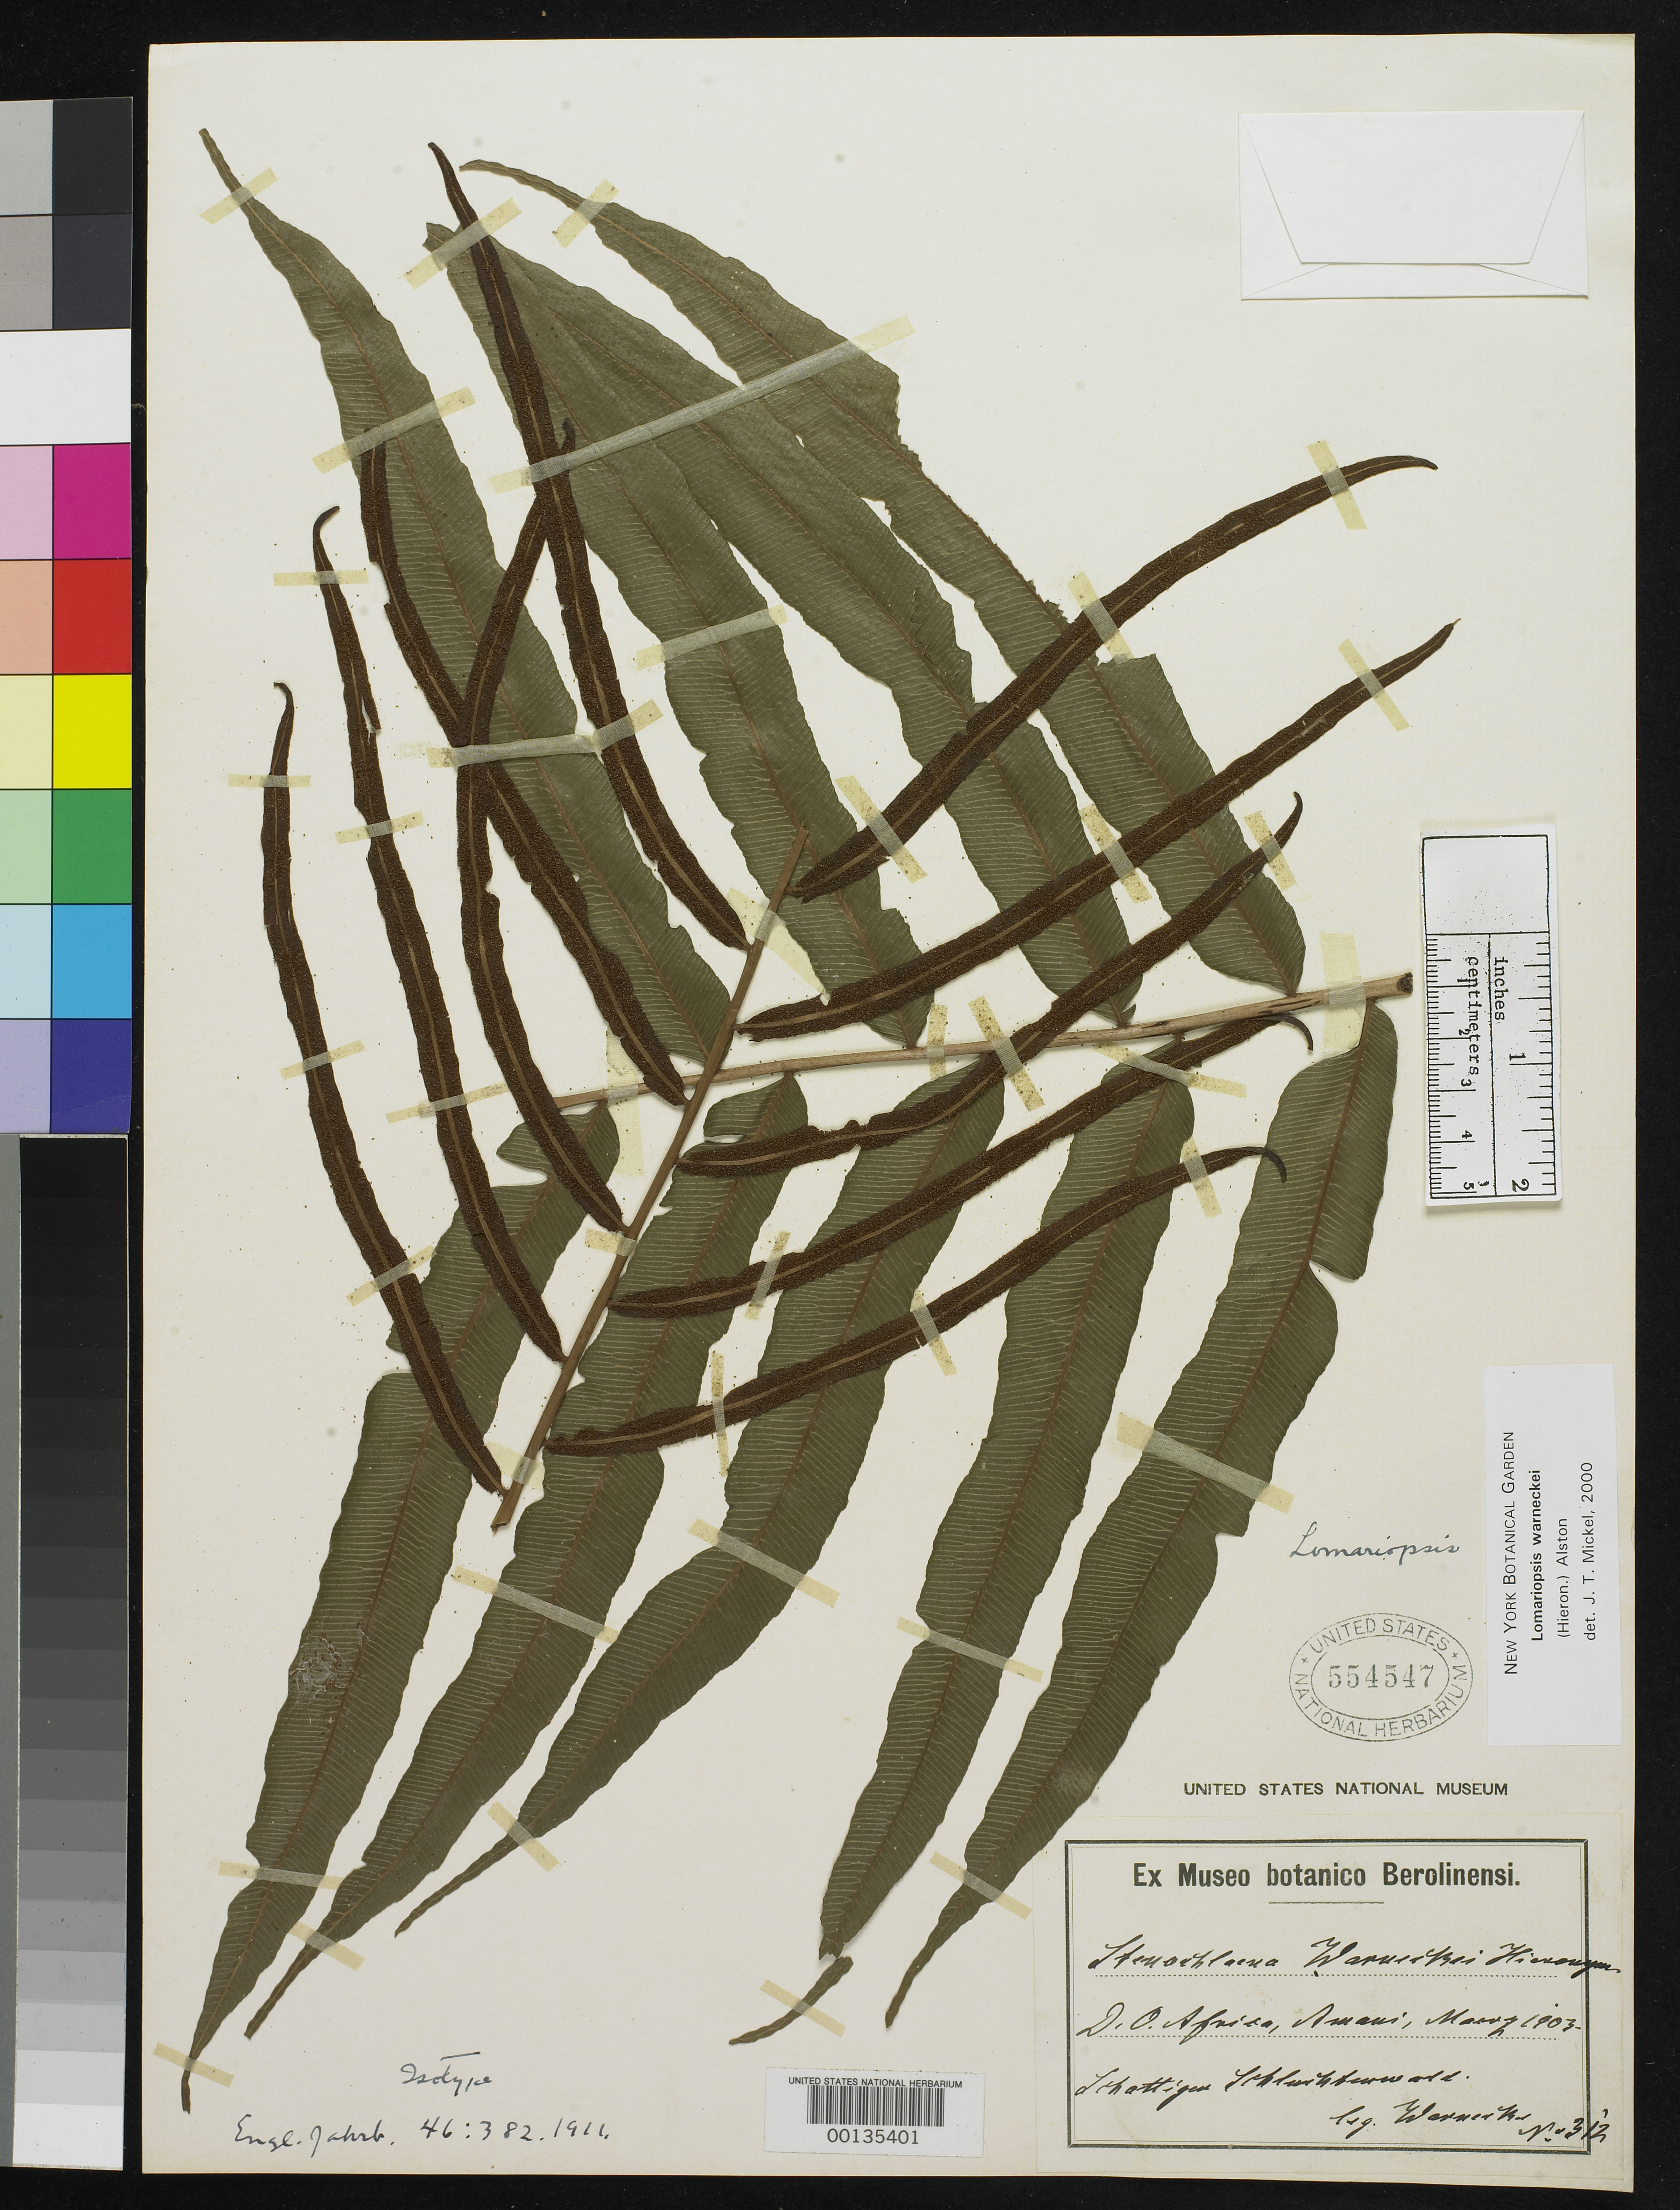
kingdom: Plantae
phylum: Tracheophyta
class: Polypodiopsida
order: Polypodiales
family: Blechnaceae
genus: Stenochlaena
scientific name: Stenochlaena warneckei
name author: Hieron.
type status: Type Collection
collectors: -. Warnecke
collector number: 312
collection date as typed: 1903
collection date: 1903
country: Tanzania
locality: D.O, Africa, Amani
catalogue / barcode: US 554547